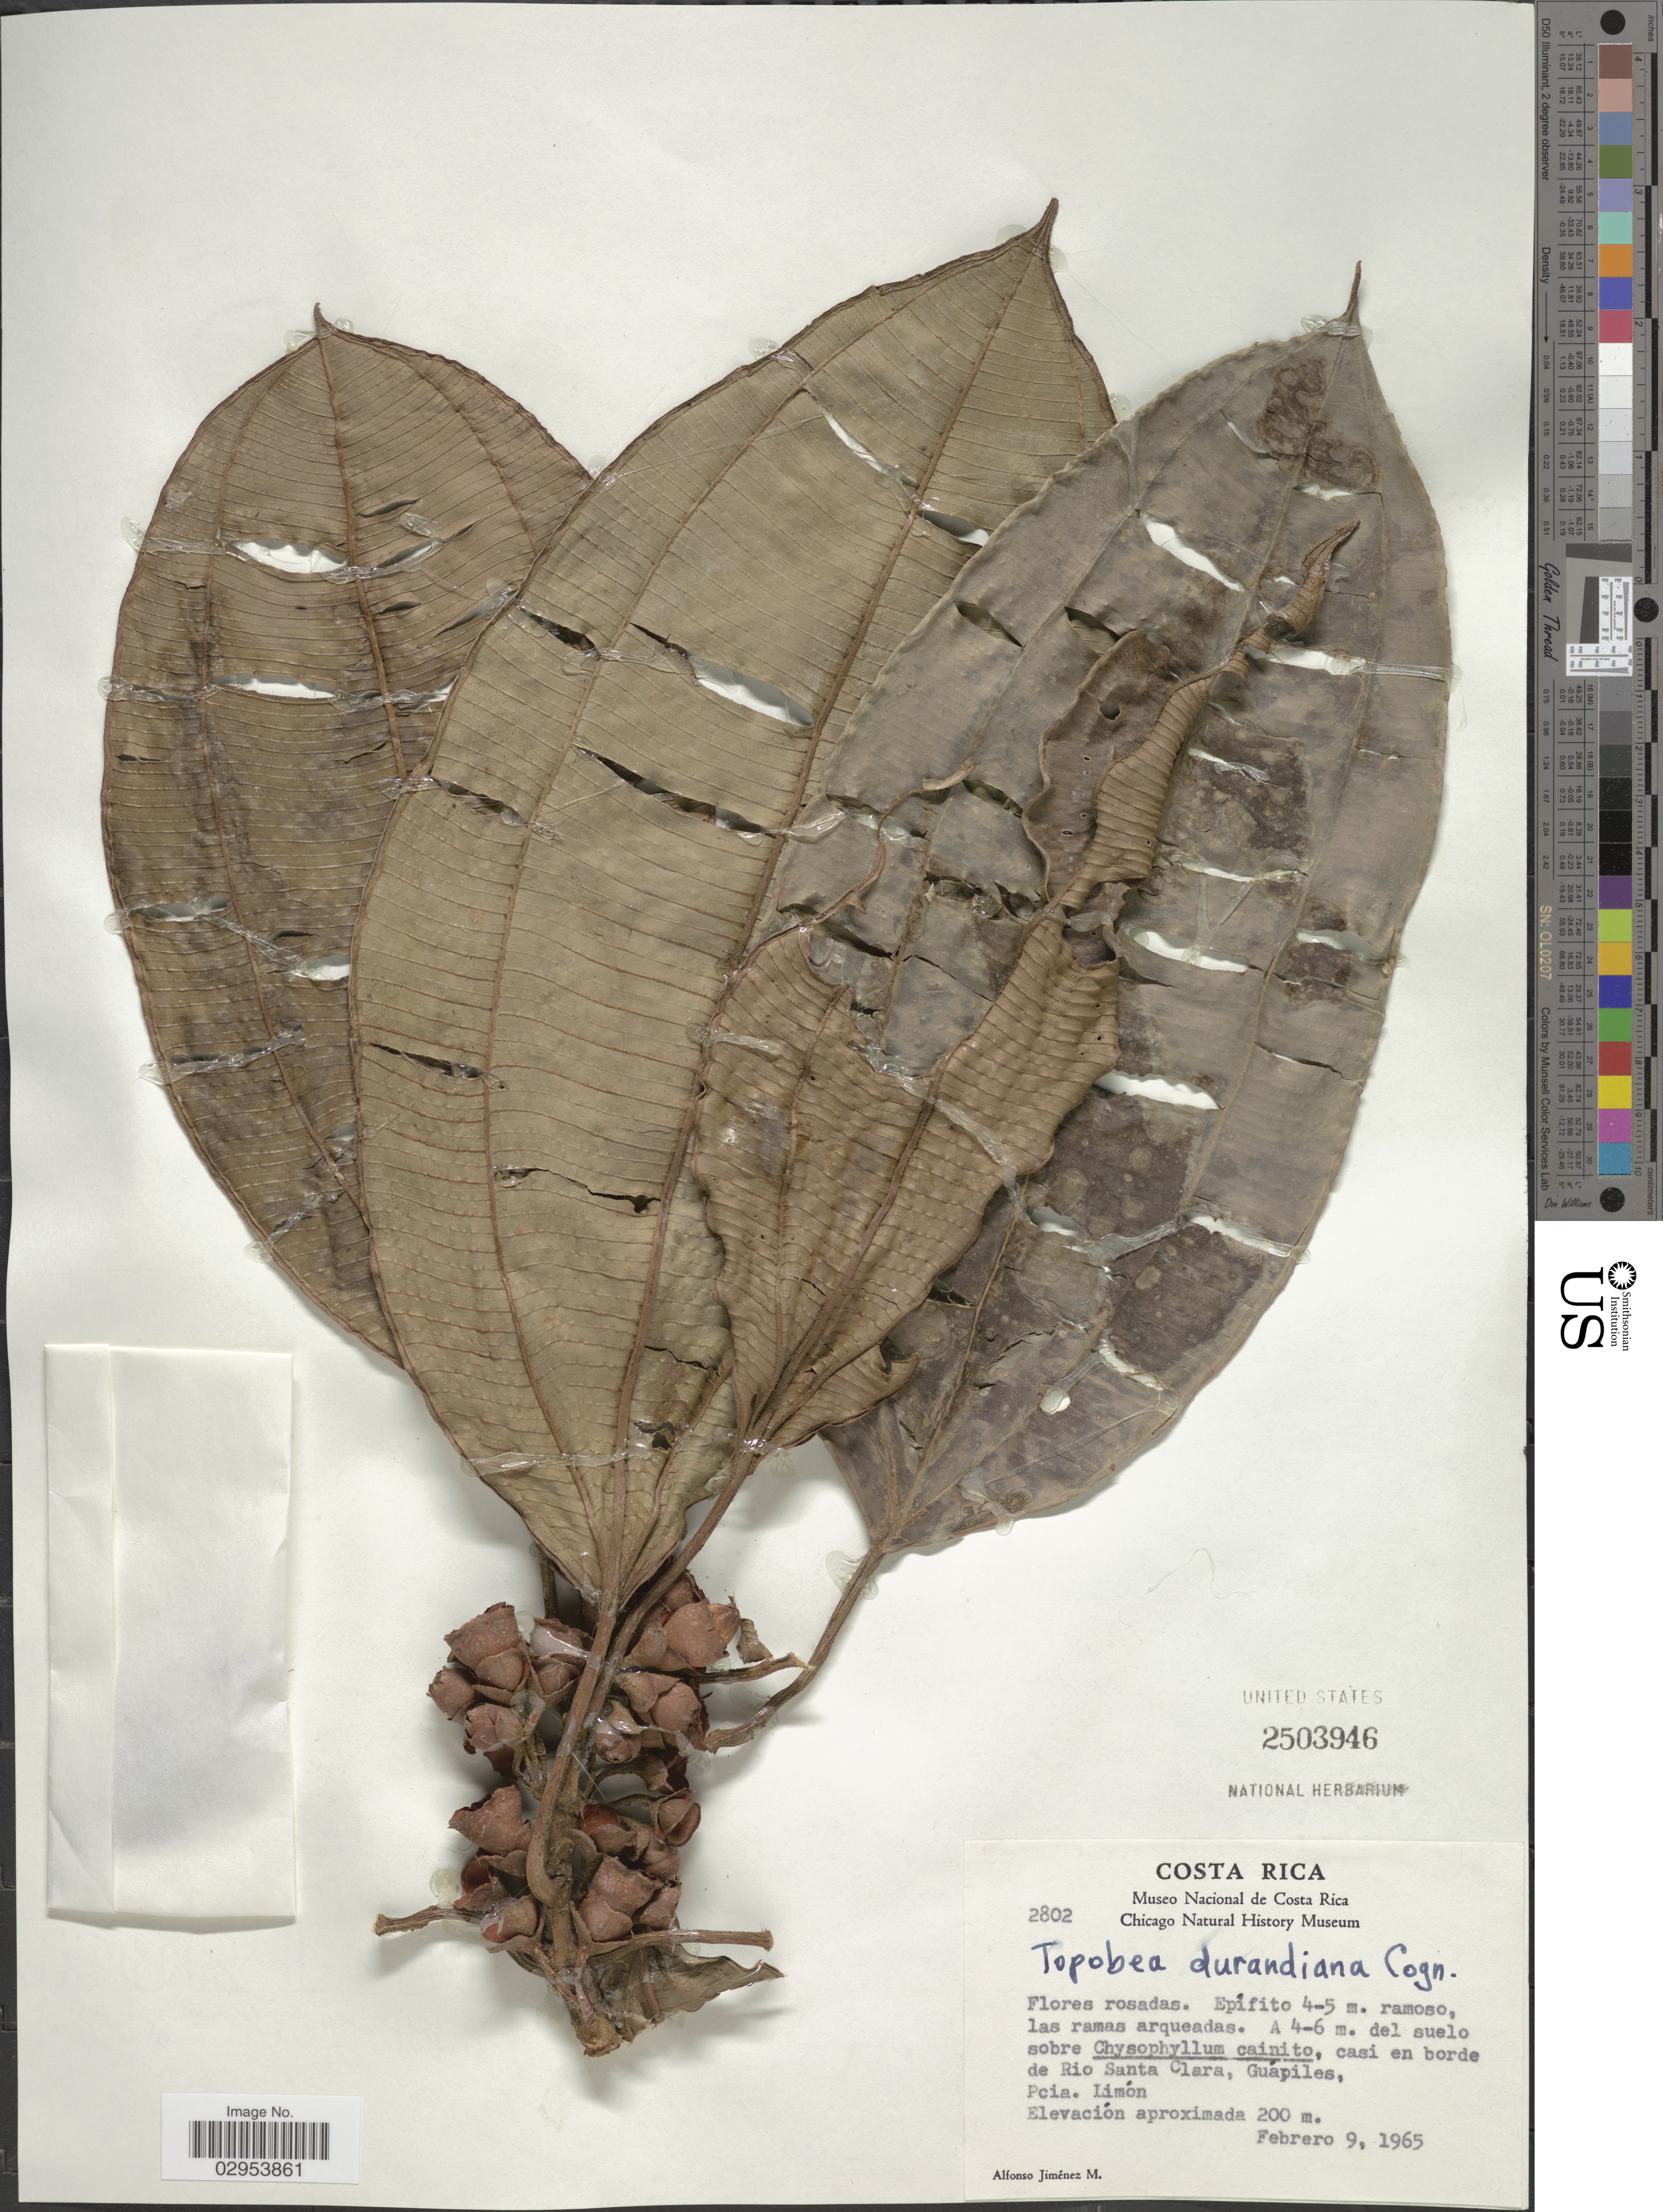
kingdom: Plantae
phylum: Tracheophyta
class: Magnoliopsida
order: Myrtales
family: Melastomataceae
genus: Topobea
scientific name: Topobea maurofernandeziana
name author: Cogn.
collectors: A. Jimenez M.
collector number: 2802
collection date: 1965-02-09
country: Costa Rica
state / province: Limón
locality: Casi en borde de Rio Santa Clara, Guápiles.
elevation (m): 200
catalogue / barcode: US 2503946